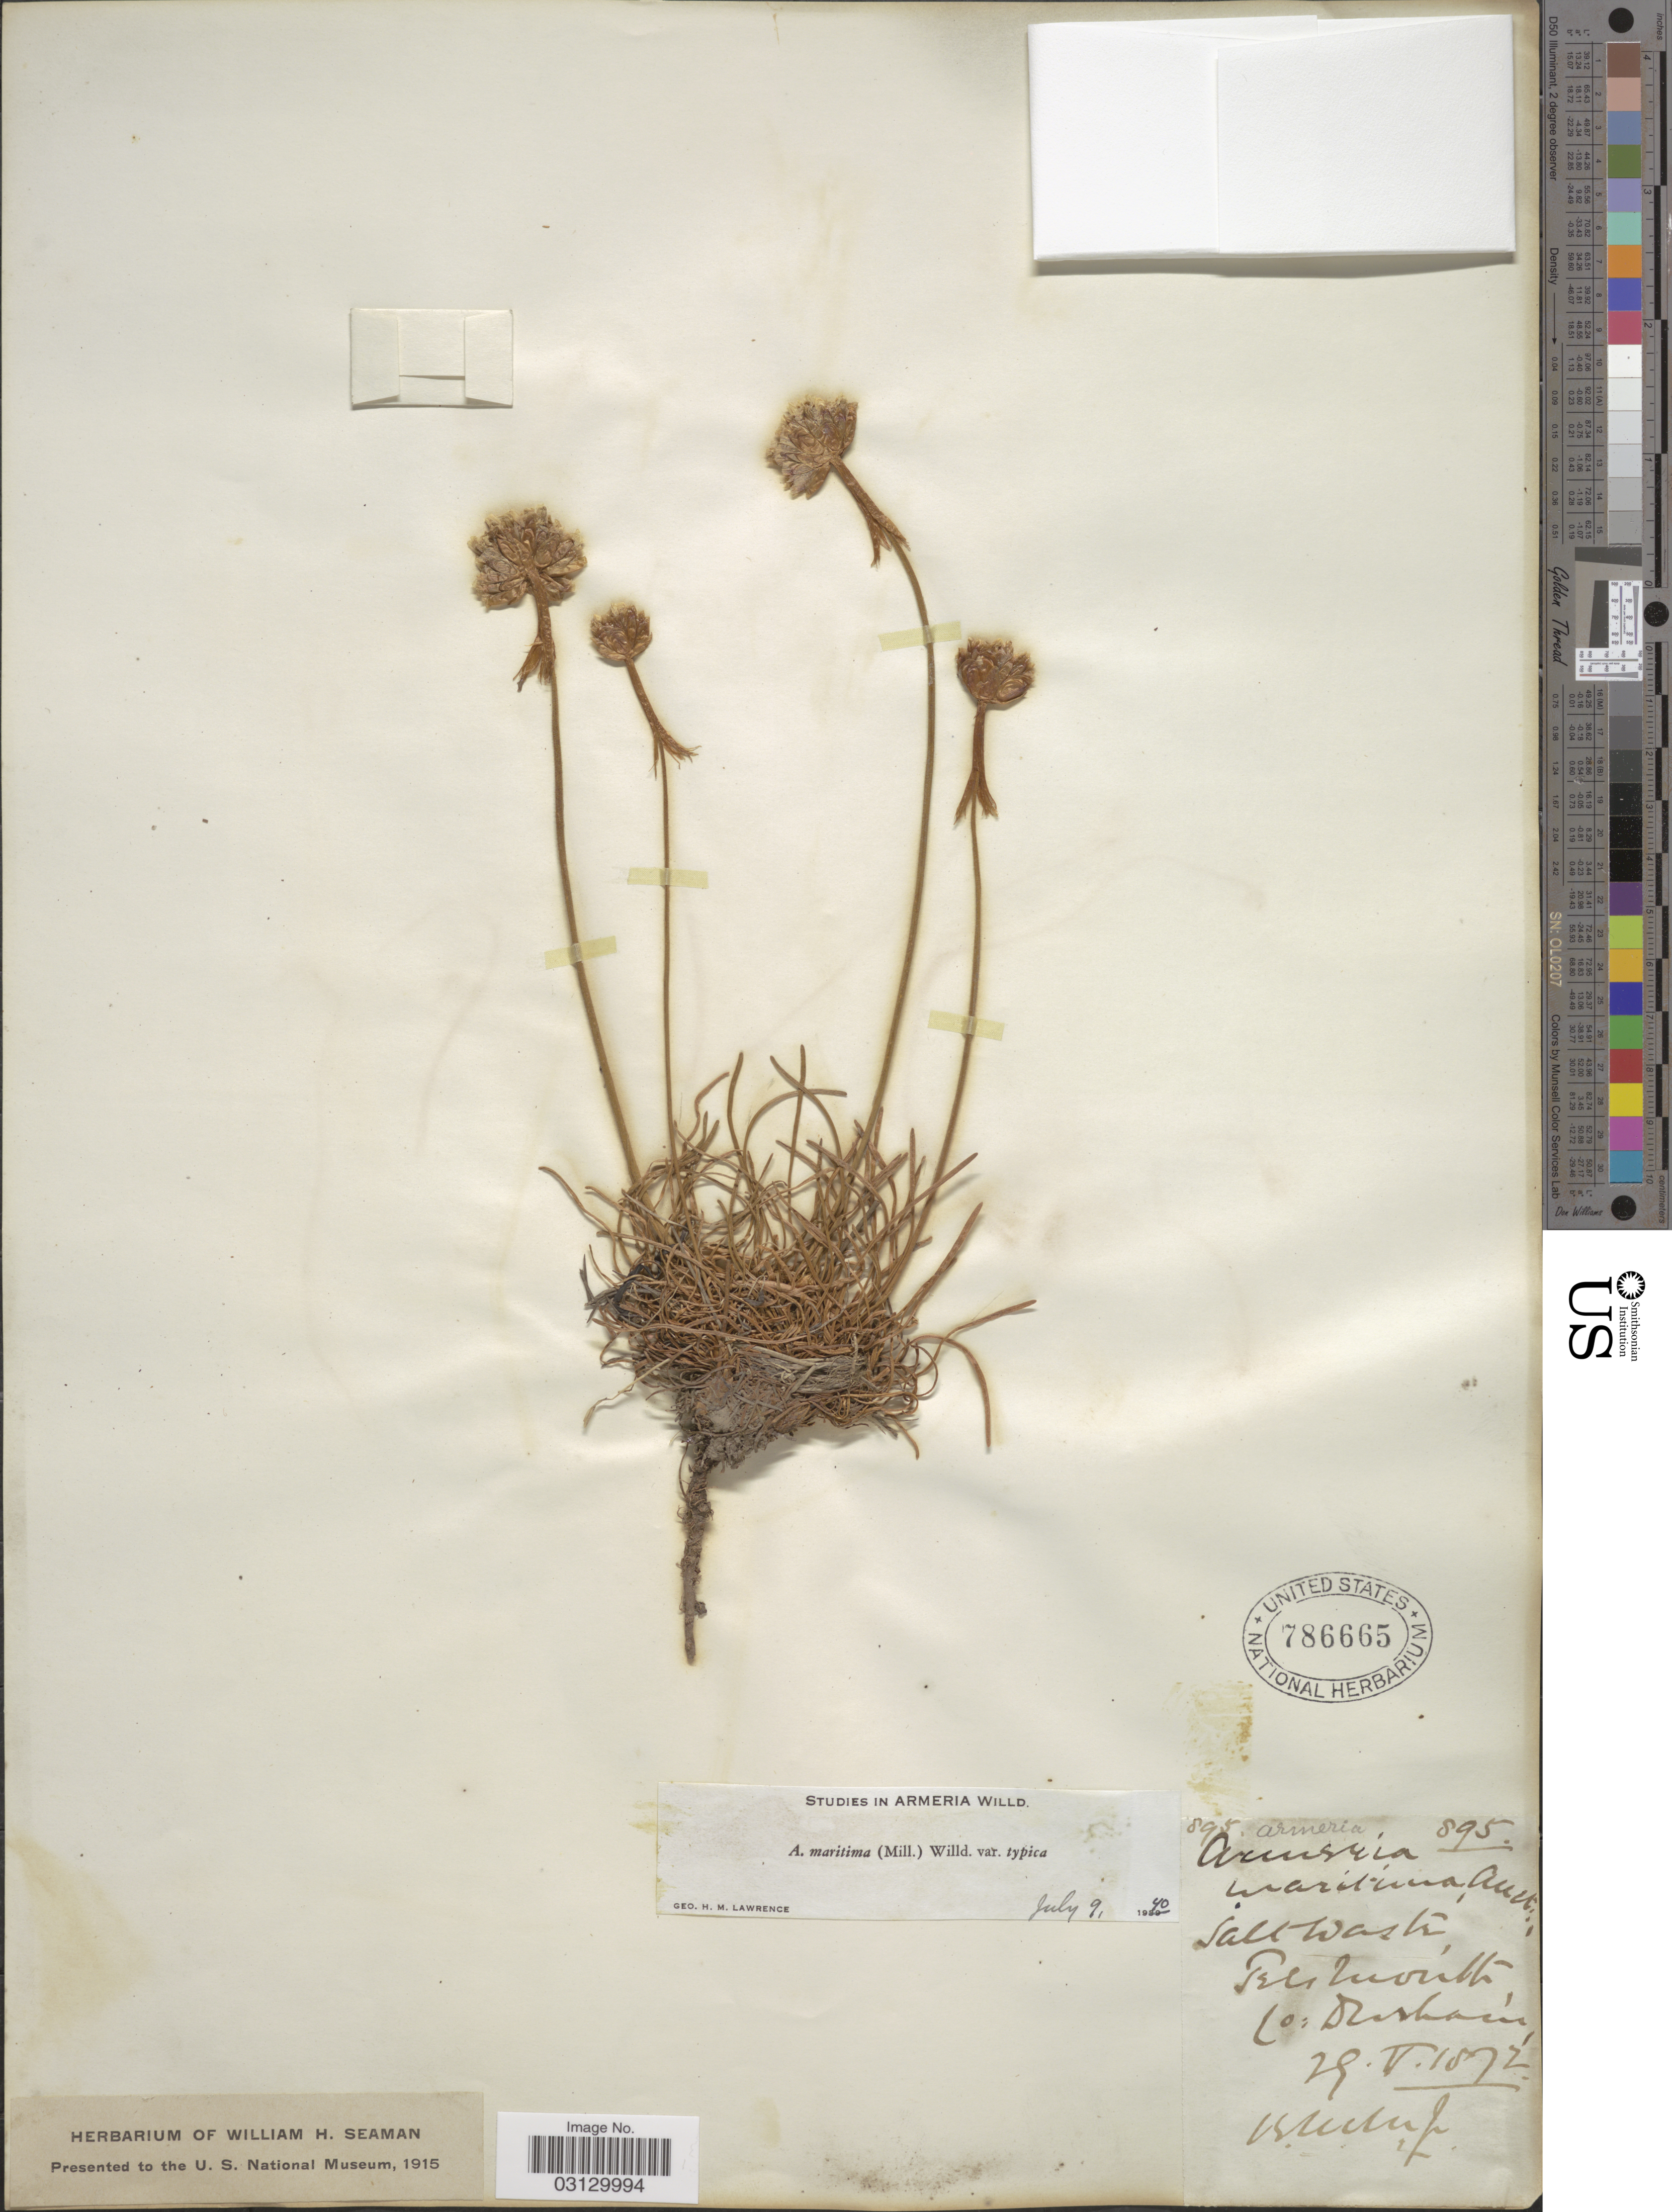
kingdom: Plantae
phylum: Tracheophyta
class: Magnoliopsida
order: Caryophyllales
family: Plumbaginaceae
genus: Armeria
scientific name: Armeria maritima subsp. maritima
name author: (Mill.) Willd.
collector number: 895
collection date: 1872-05-25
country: United Kingdom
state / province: England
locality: Salt water, Teesmouth. Co Durham.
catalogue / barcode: US 786665